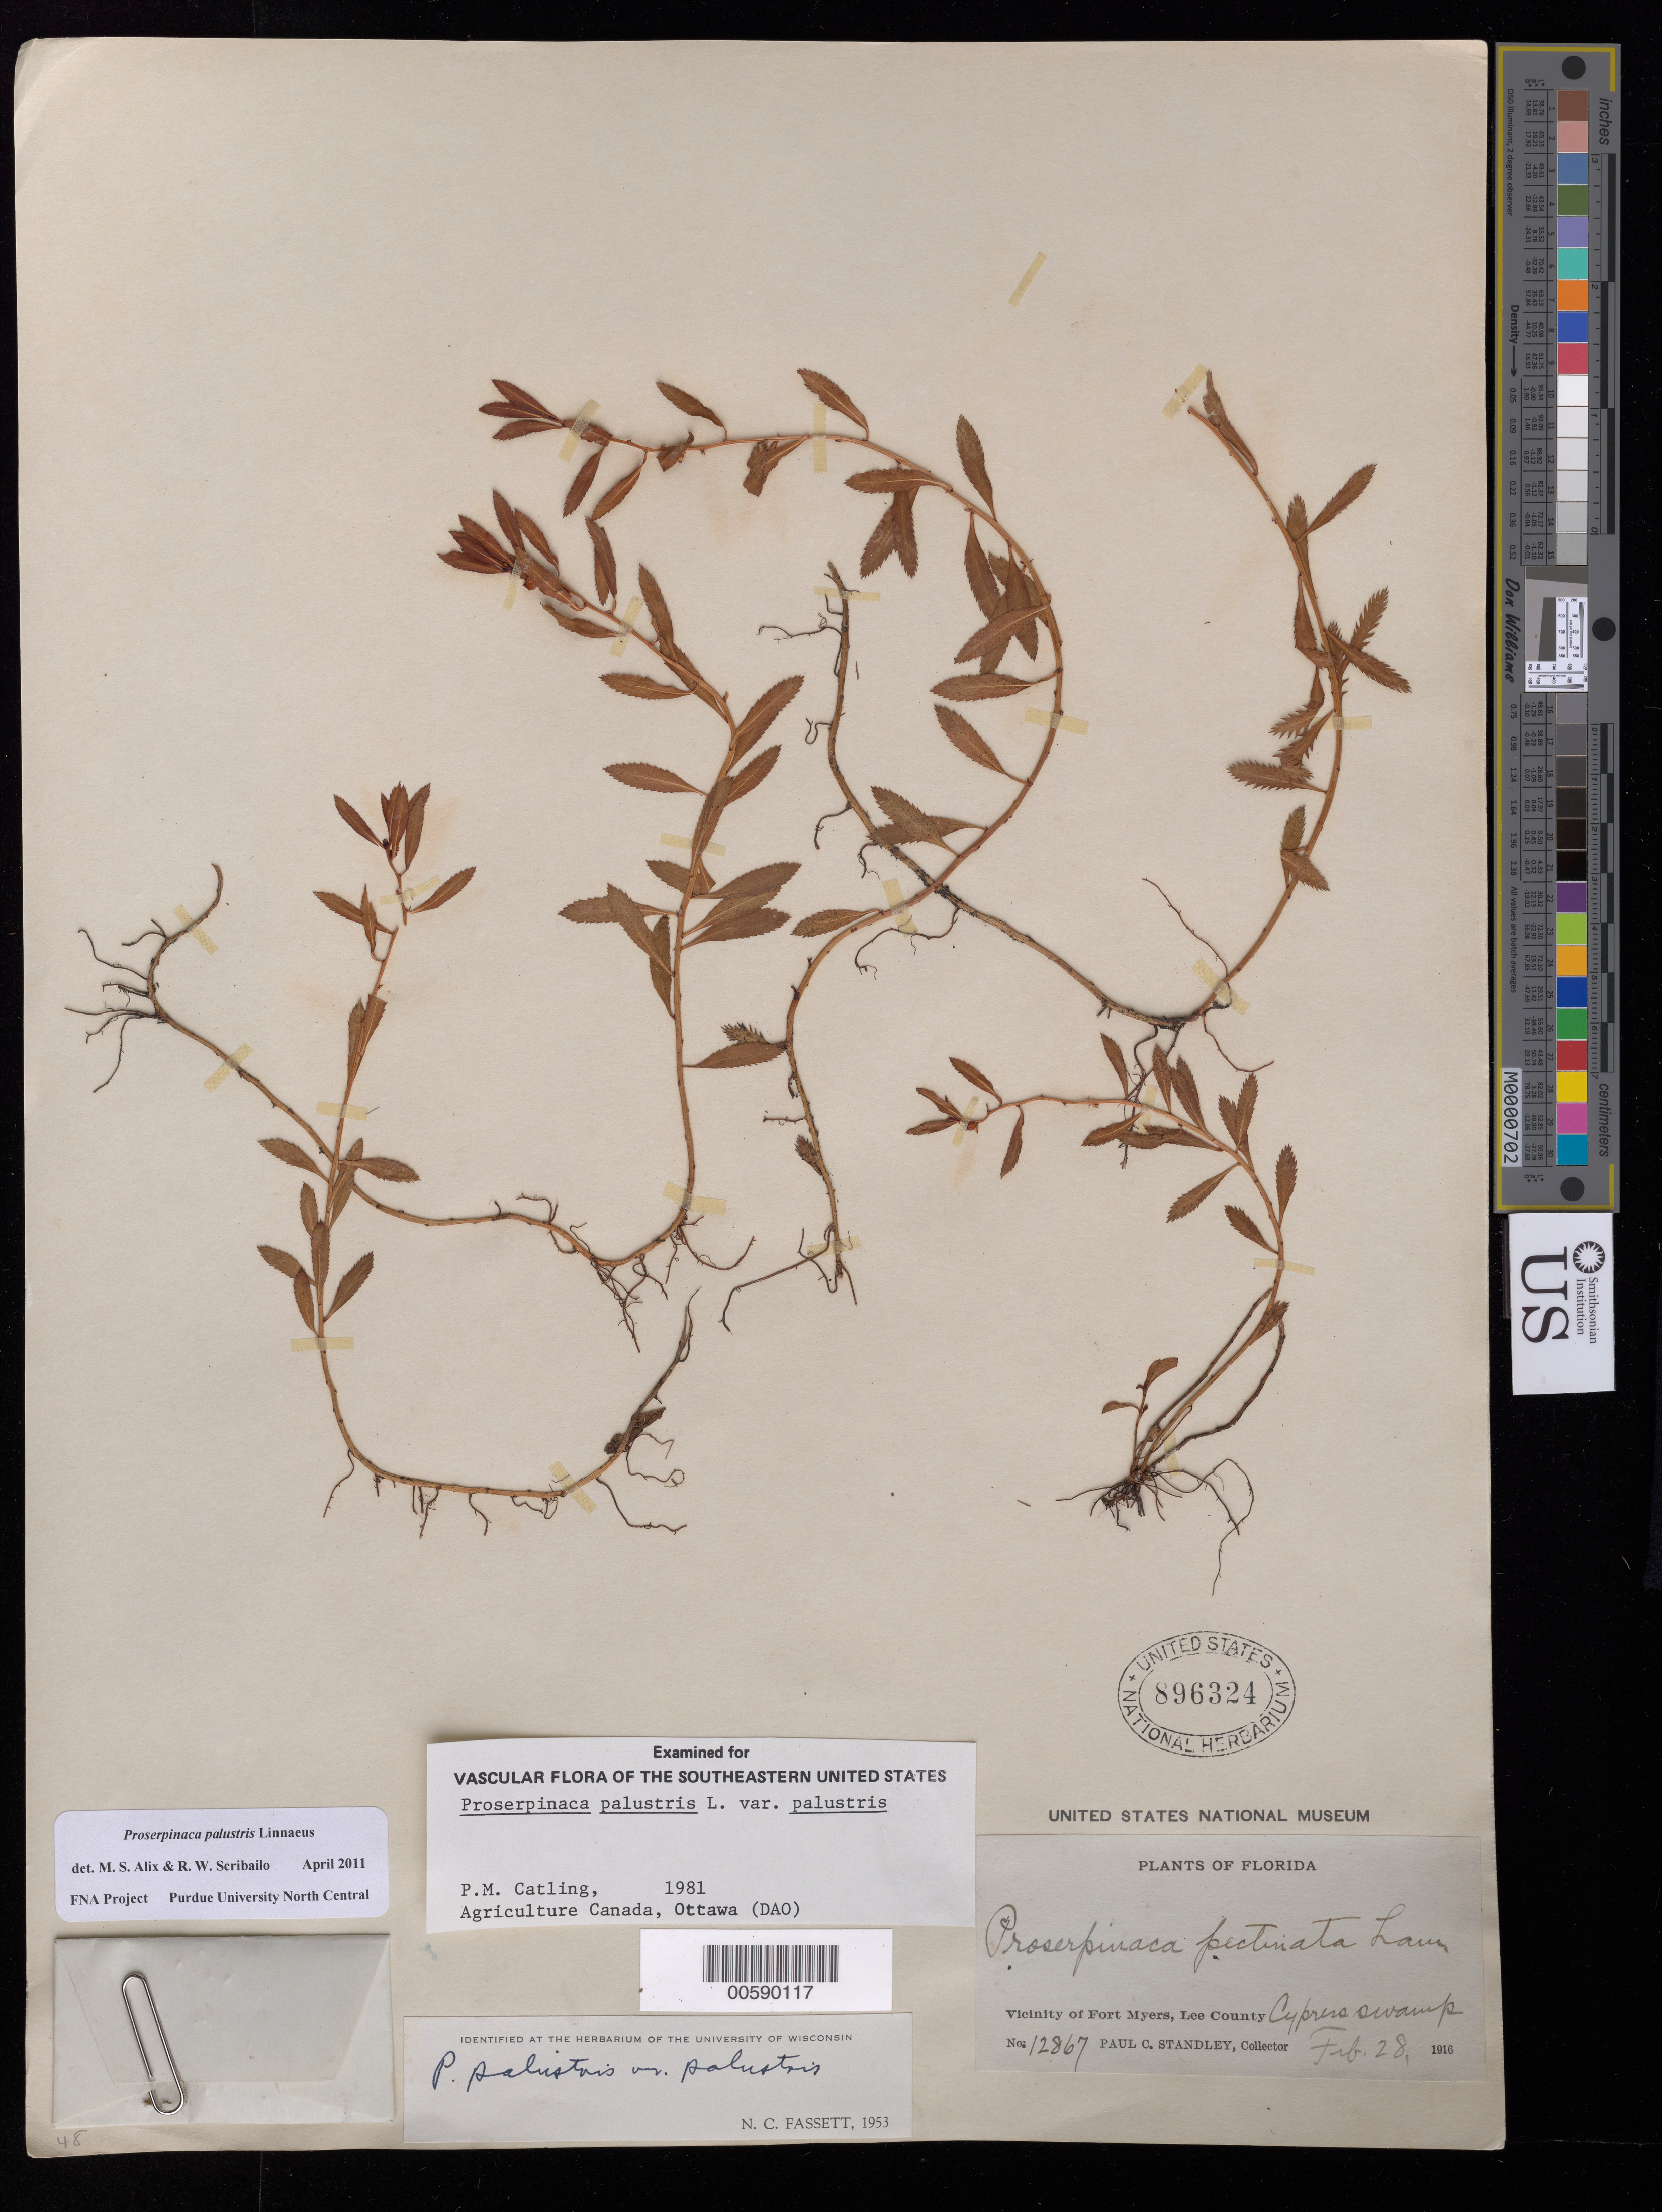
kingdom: Plantae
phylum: Tracheophyta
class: Magnoliopsida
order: Saxifragales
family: Haloragaceae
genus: Proserpinaca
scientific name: Proserpinaca palustris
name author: L.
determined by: Scribailo, R. W.; Alix, M. S.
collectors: P. C. Standley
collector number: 12867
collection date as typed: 28 Feb 1916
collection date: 1916-02-28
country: United States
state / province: Florida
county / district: Lee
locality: Fort Myers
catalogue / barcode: US 896324